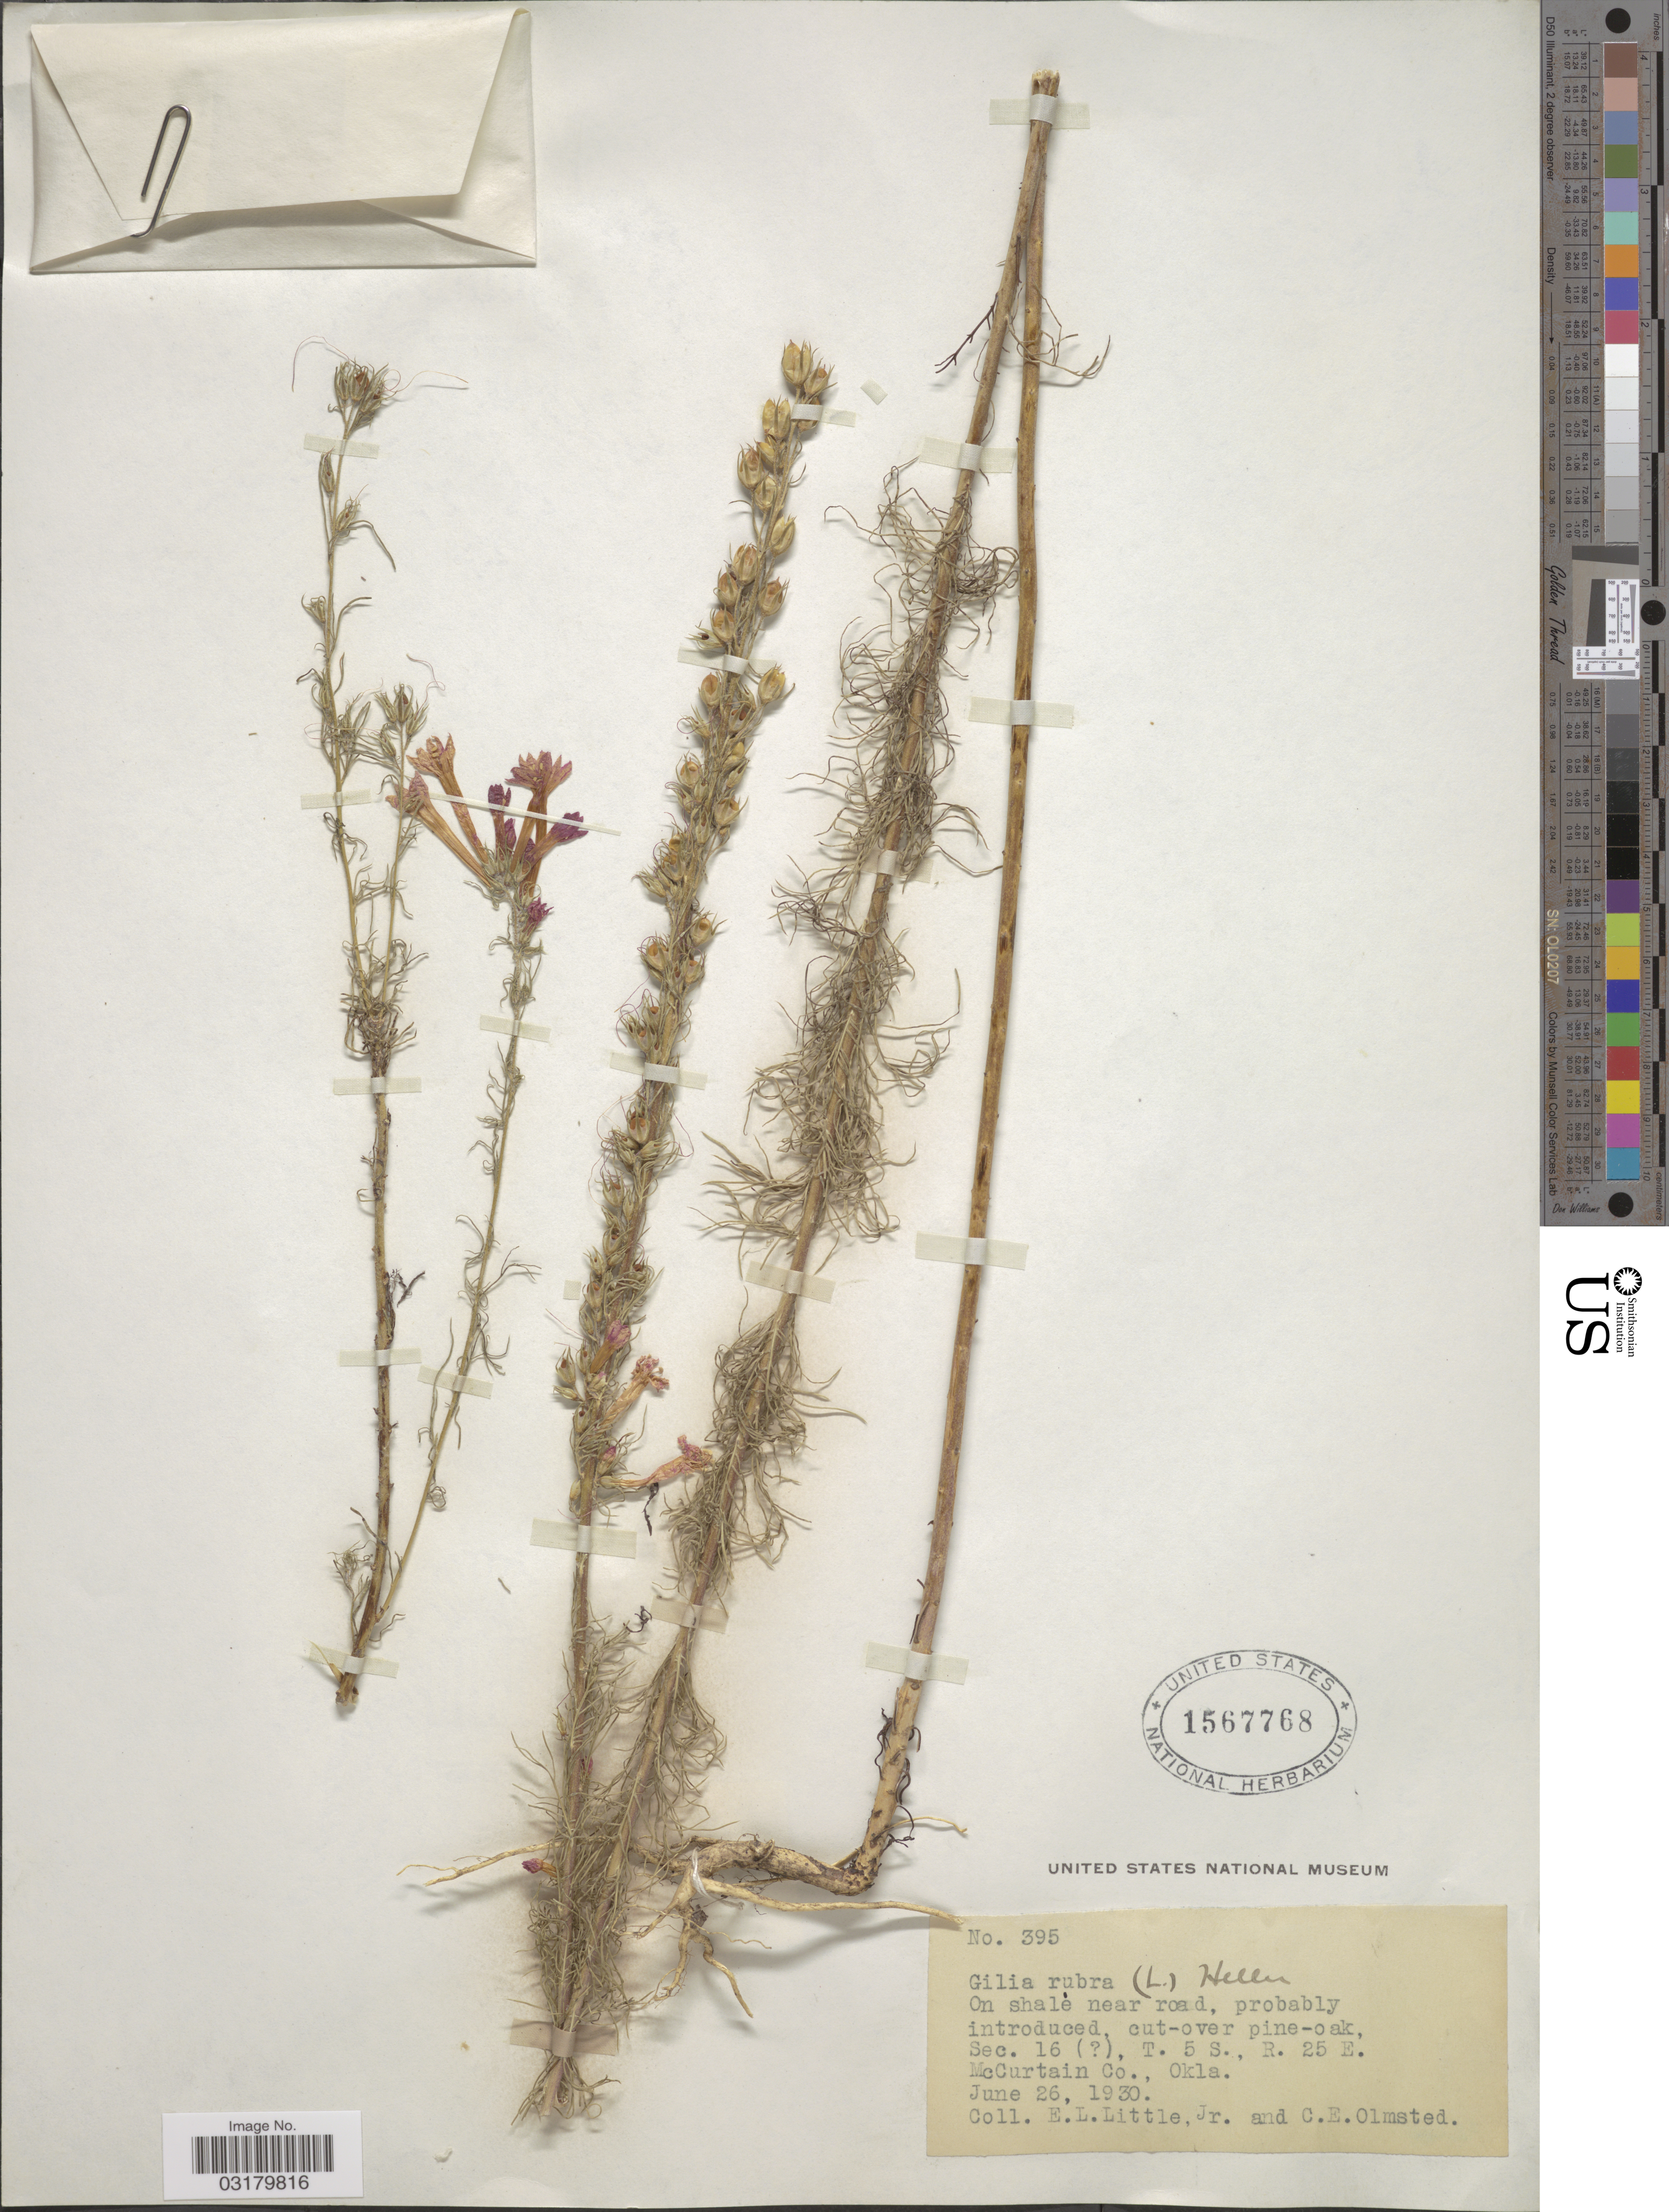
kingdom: Plantae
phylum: Tracheophyta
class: Magnoliopsida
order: Ericales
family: Polemoniaceae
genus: Ipomopsis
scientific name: Ipomopsis rubra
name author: (L.) Wherry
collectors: E. L. Little & C. Olmsted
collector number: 395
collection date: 1930-06-26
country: United States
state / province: Oklahoma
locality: On shale near road, probably introduced, cut-over pine-oak Sec. 16 ( [unsure placement]), T. 5 S., R. 25 E. McCurtain Co.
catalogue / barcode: US 1567768